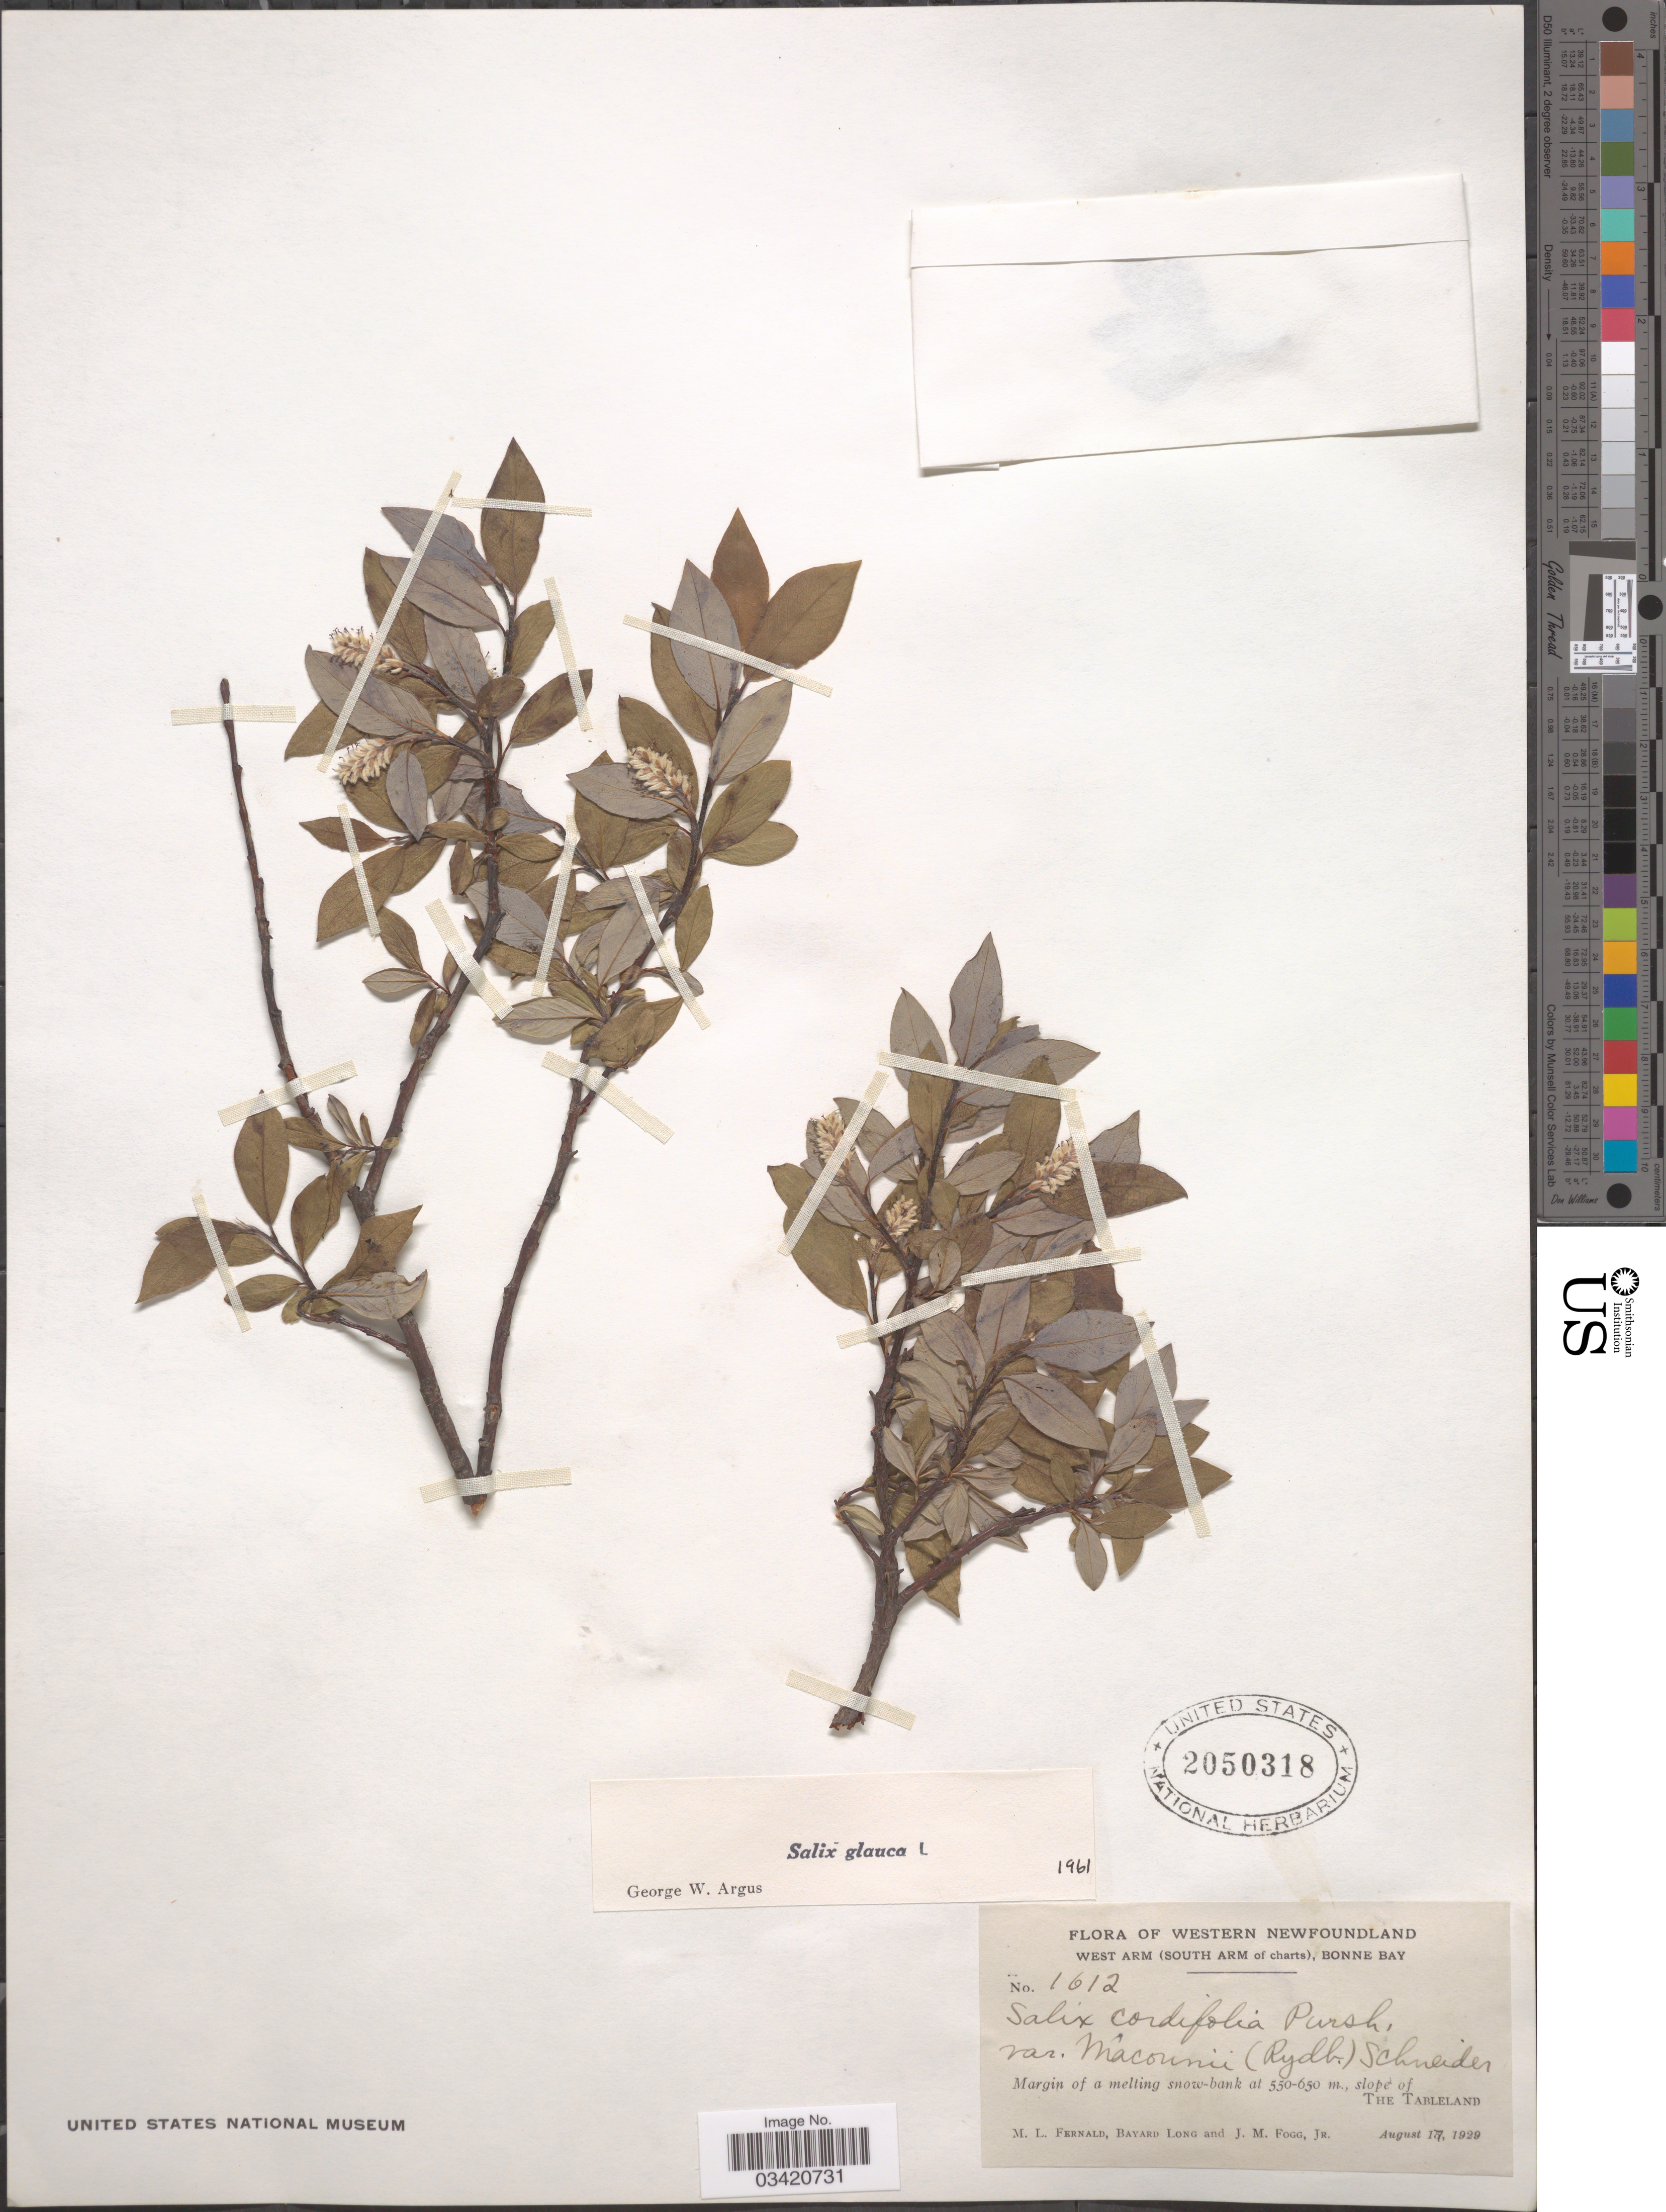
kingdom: Plantae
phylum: Tracheophyta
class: Magnoliopsida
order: Malpighiales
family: Salicaceae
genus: Salix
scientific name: Salix glauca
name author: L.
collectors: M. L. Fernald, B. Long & J. Fogg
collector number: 1612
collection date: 1929-08-17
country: Canada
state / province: Newfoundland and Labrador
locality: Western Newfoundland. West Arm (South Arm of charts), Bonne Bay. Margin of a melting snow-bank, slope of The Tableland.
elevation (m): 550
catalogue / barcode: US 2050318